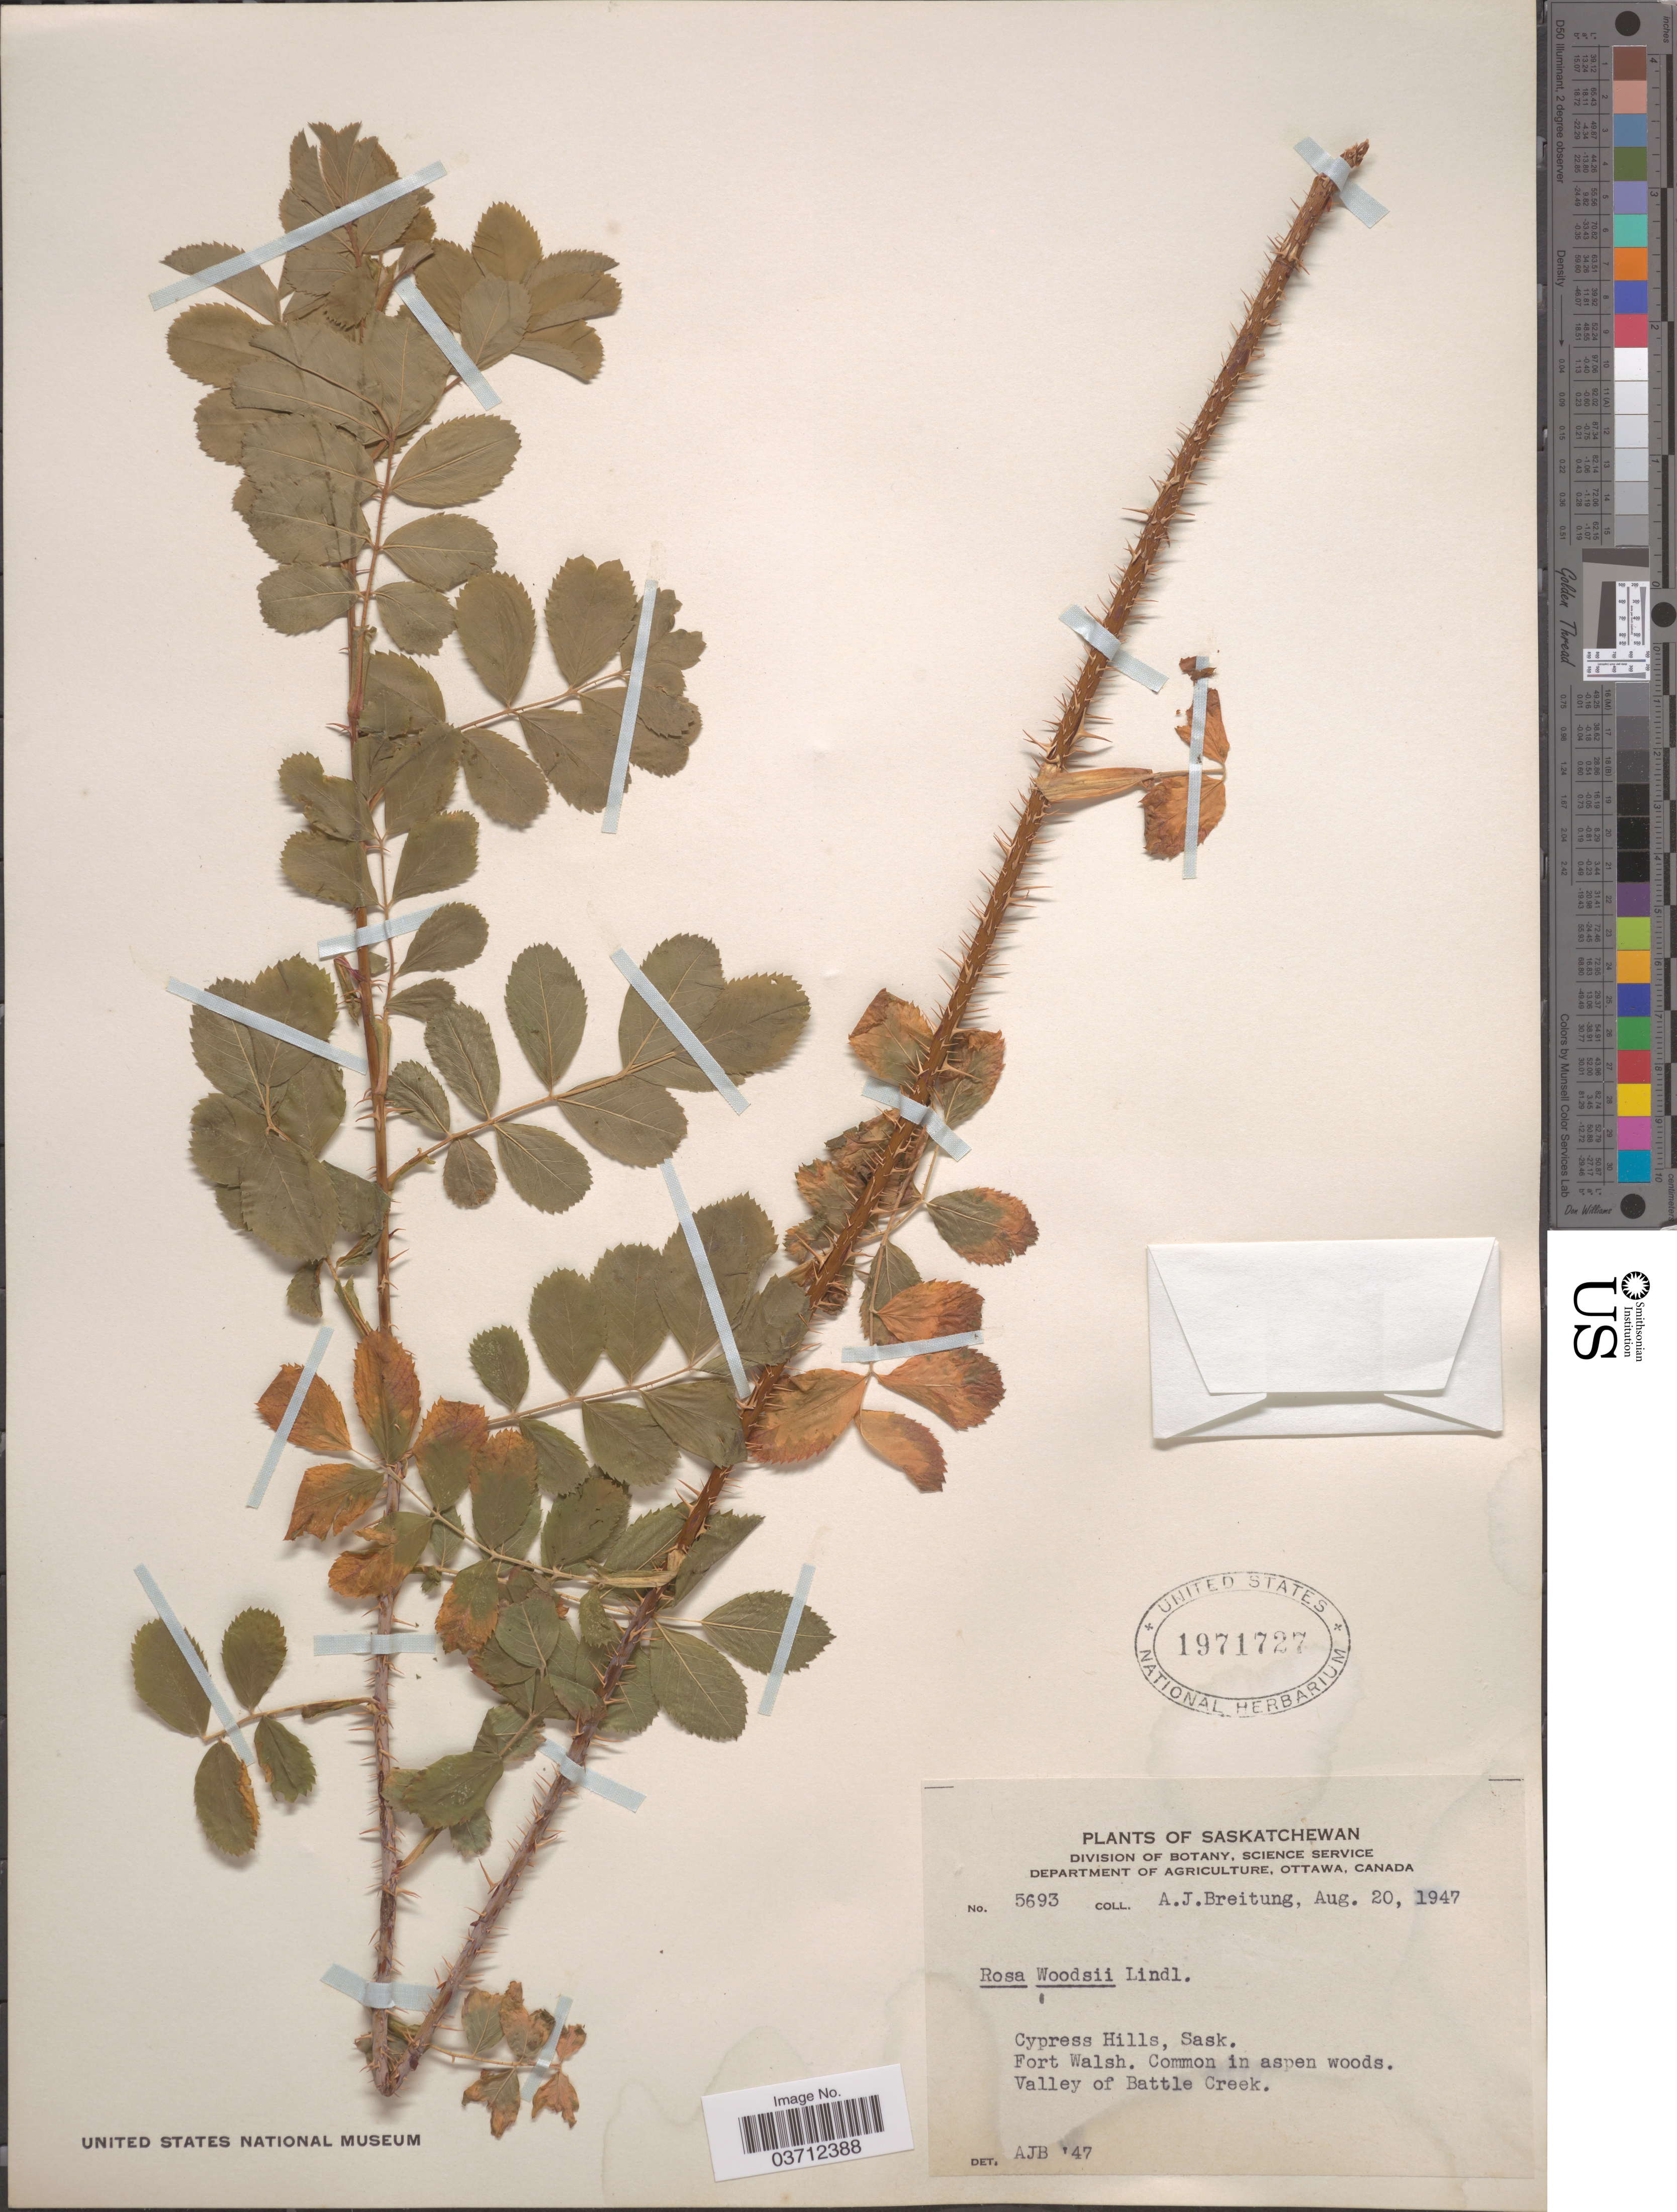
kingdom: Plantae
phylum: Tracheophyta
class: Magnoliopsida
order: Rosales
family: Rosaceae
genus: Rosa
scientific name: Rosa woodsii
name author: Lindl.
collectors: A. Breitung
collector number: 5693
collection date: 1947-08-20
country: Canada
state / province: Saskatchewan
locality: Cypress Hills, Fort Walsh. Valley of Battle Creek.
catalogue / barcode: US 1971727